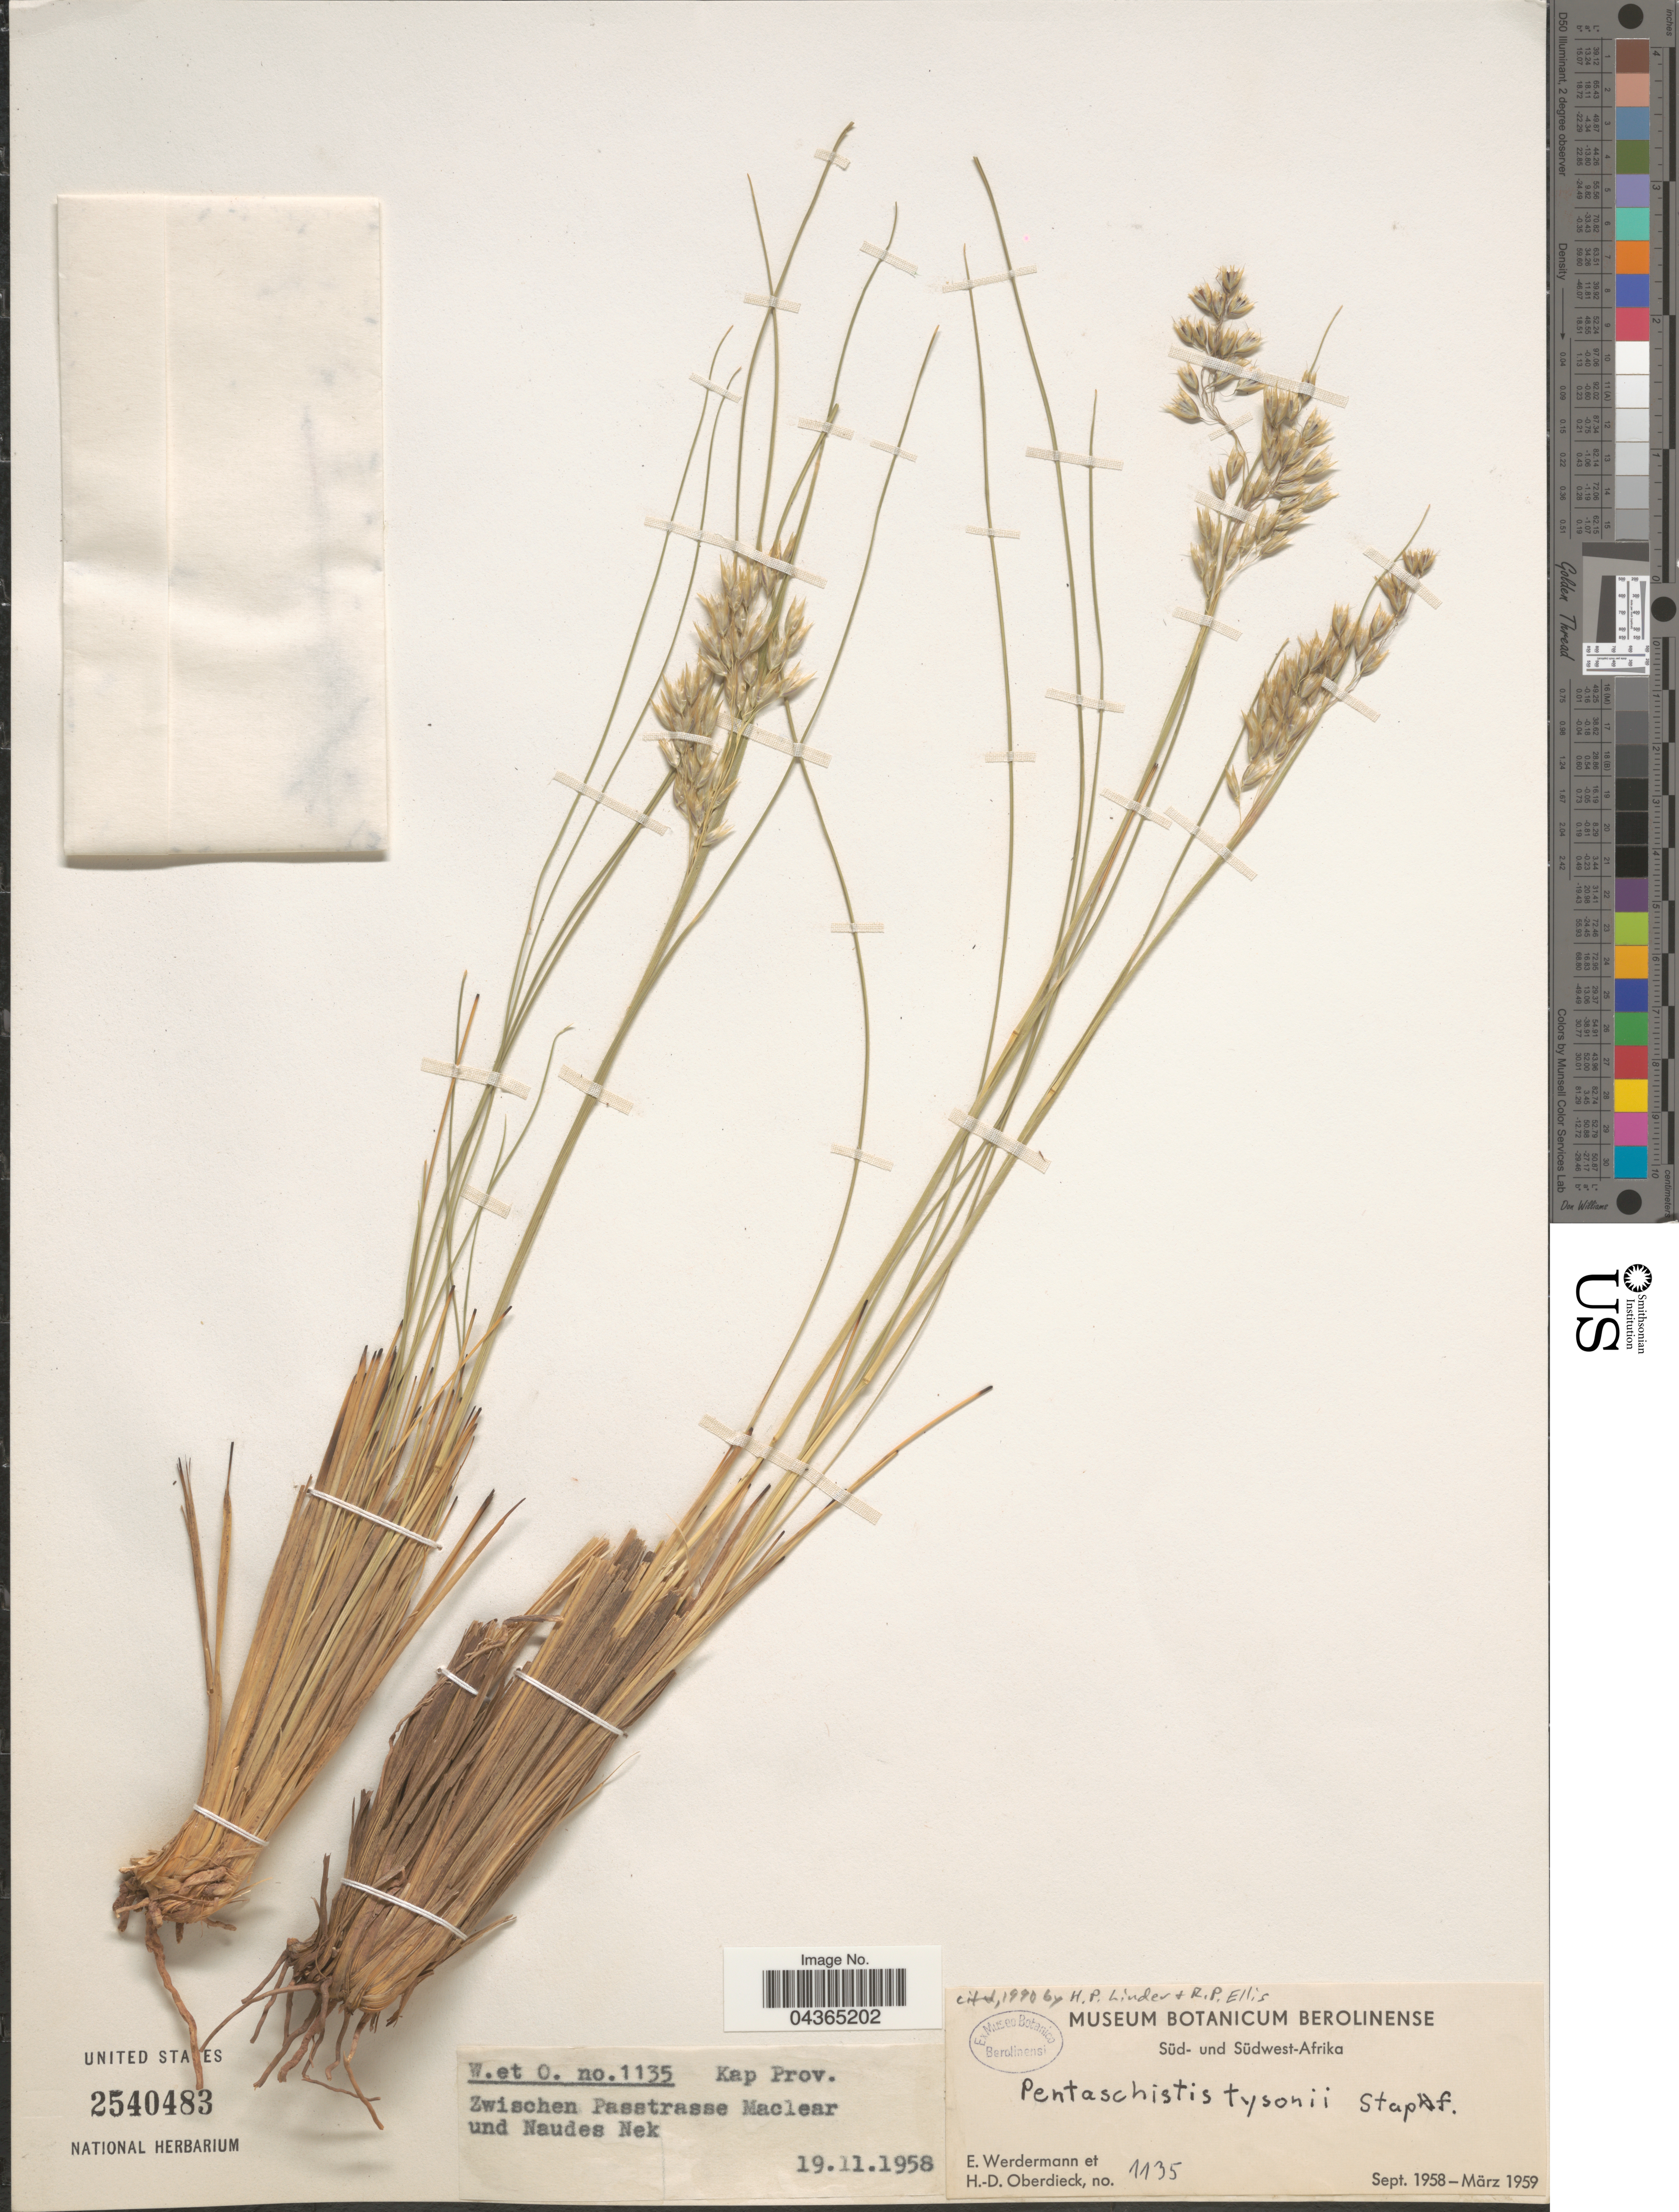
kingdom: Plantae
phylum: Tracheophyta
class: Liliopsida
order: Poales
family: Poaceae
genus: Pentameris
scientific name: Pentameris tysonii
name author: (Stapf) Galley & H.P. Linder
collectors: E. Werdermann & H. Oberdieck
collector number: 1135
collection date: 1958-11-19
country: South Africa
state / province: Eastern Cape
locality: Kap Prov. Zwischen Passtrasse Maclear und Naudes Nek.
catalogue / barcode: US 2540483